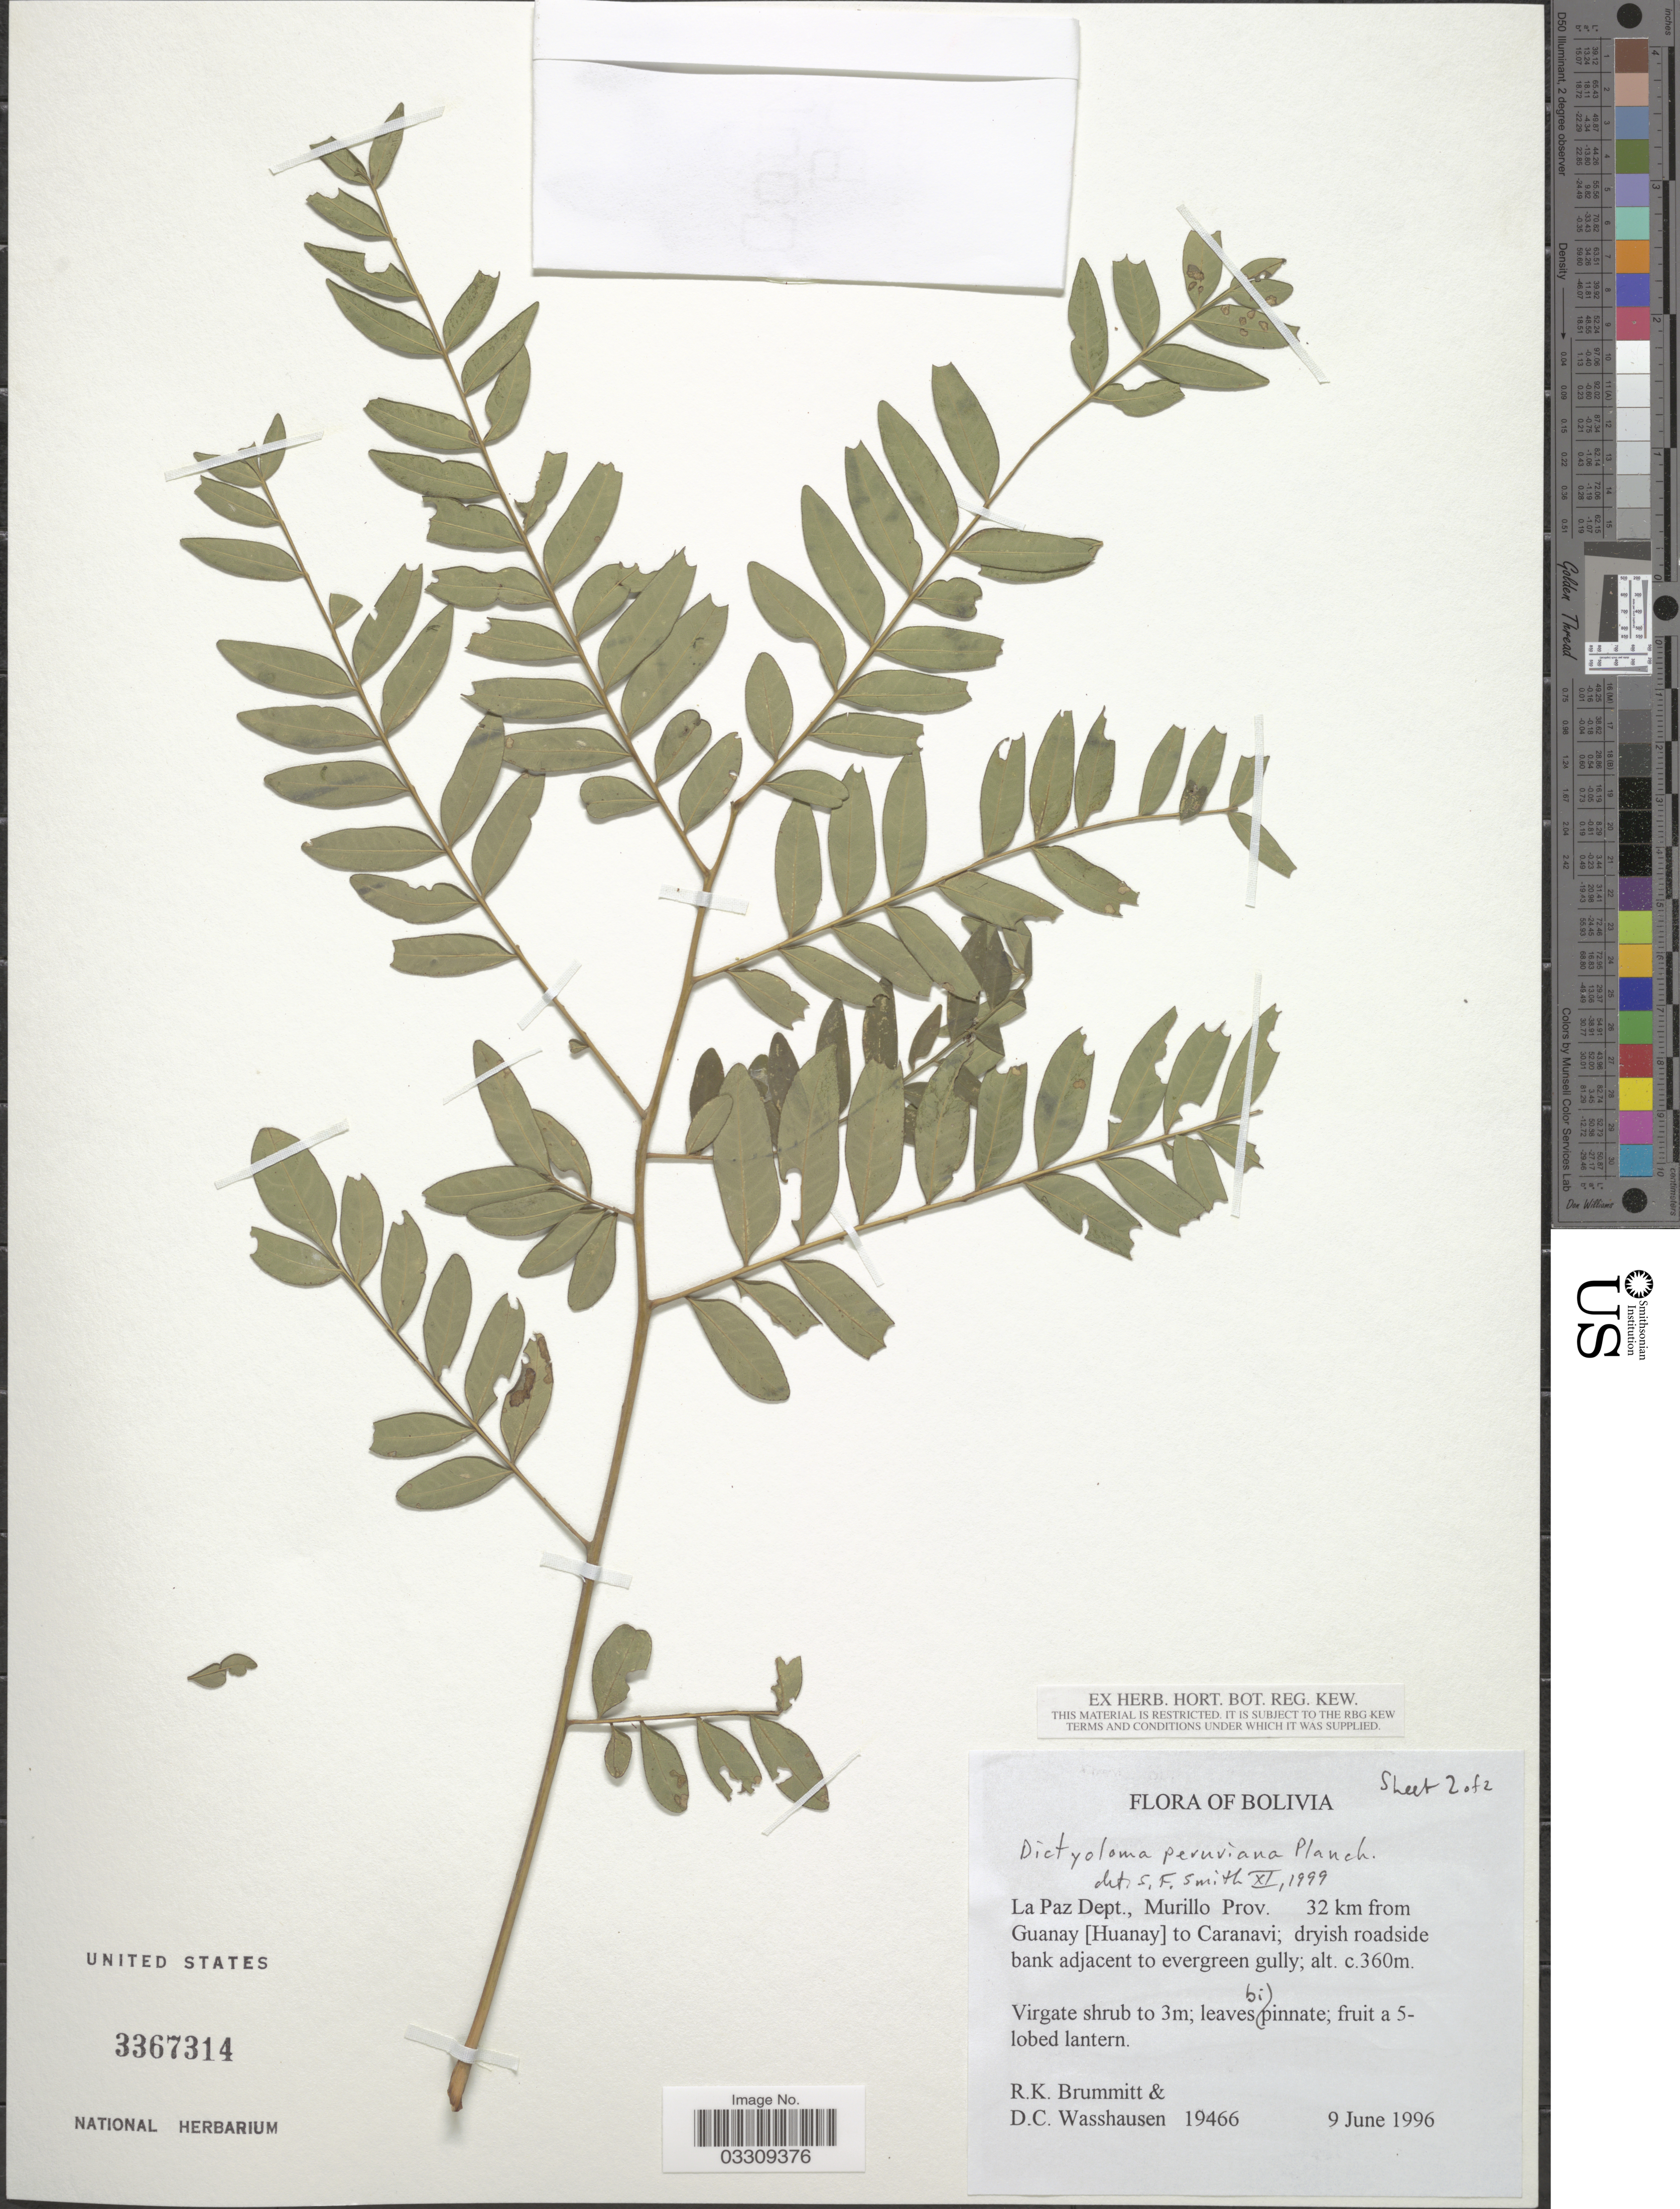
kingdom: Plantae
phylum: Tracheophyta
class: Magnoliopsida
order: Sapindales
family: Rutaceae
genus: Dictyoloma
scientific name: Dictyoloma peruvianum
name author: Planch.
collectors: R. K. Brummitt & D. C. Wasshausen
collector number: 19466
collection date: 1996-06-09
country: Bolivia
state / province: La Paz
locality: La Paz Dept., Murillo Prov. 32 km from Guanay [Huanay] to Caranavi.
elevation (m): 360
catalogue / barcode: US 3367314